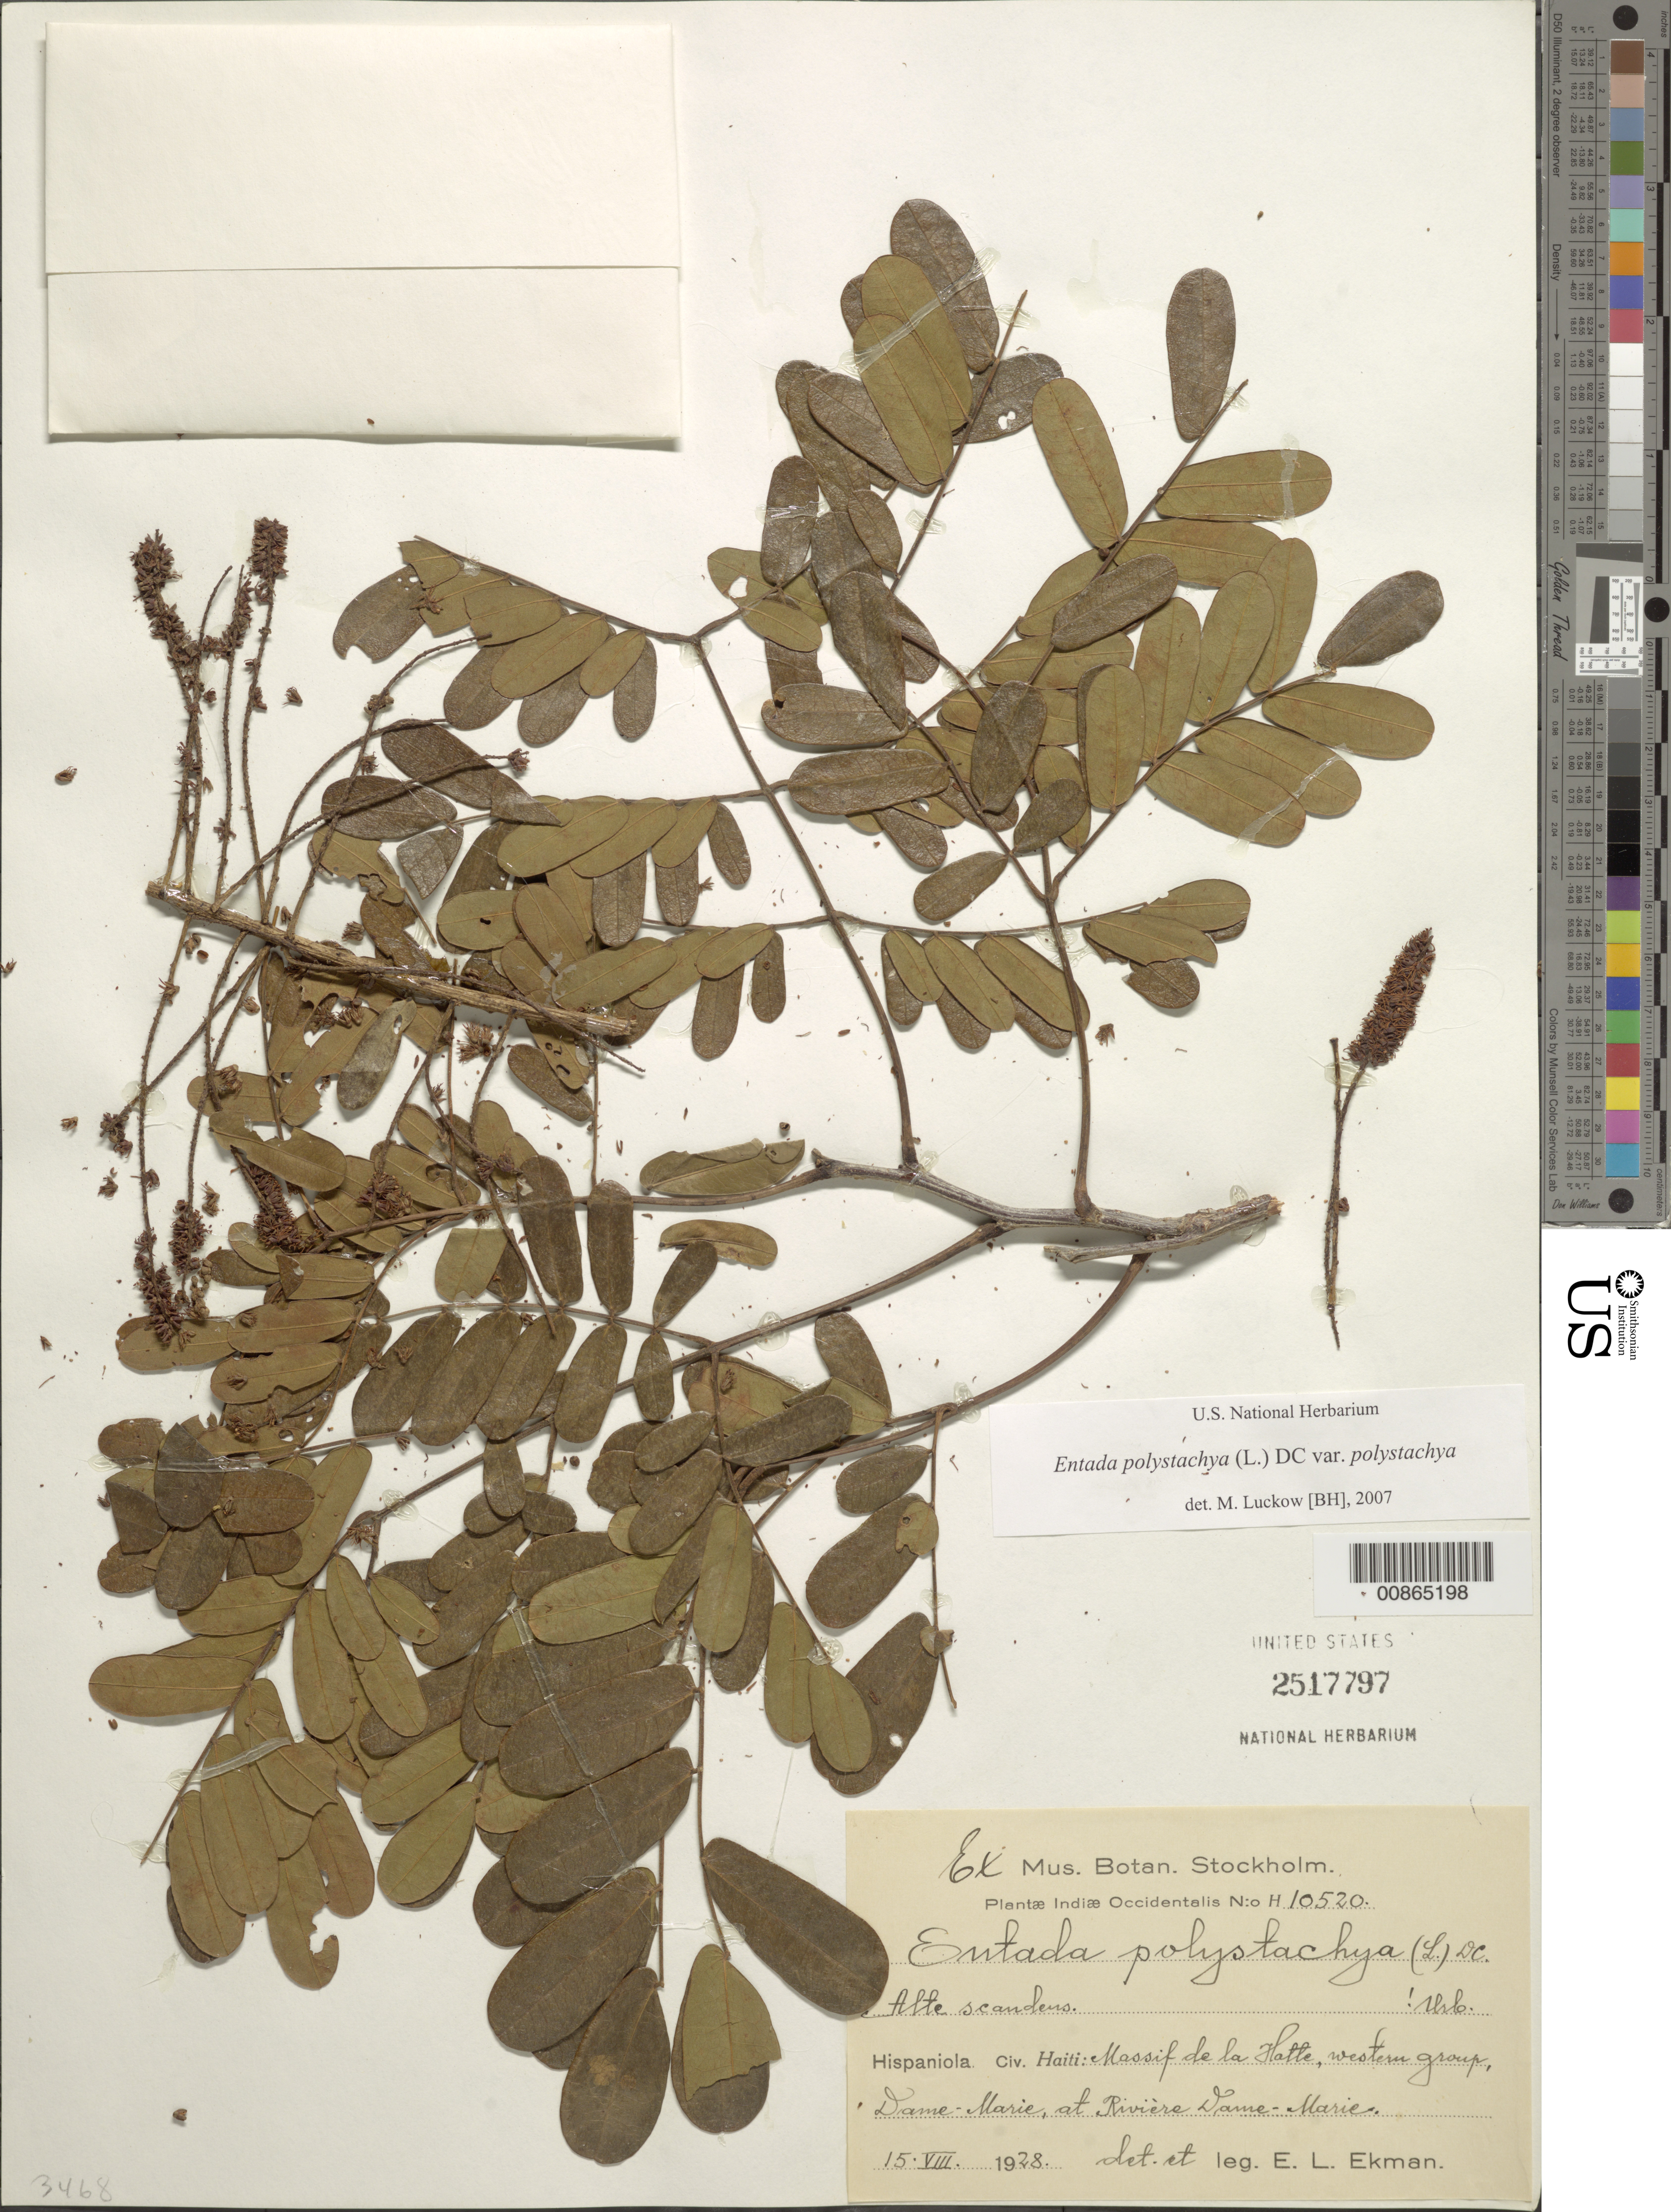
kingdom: Plantae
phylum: Tracheophyta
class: Magnoliopsida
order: Fabales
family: Fabaceae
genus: Entada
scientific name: Entada polystachya var. polystachya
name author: (L.) DC.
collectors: E. L. Ekman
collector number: H 10520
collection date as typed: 15 Aug 1928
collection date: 1928-08-15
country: Haiti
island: Hispaniola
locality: Massif de la Hotte, western group, Dame-Marie, at Rivière Dame-Marie.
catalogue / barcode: US 2517797